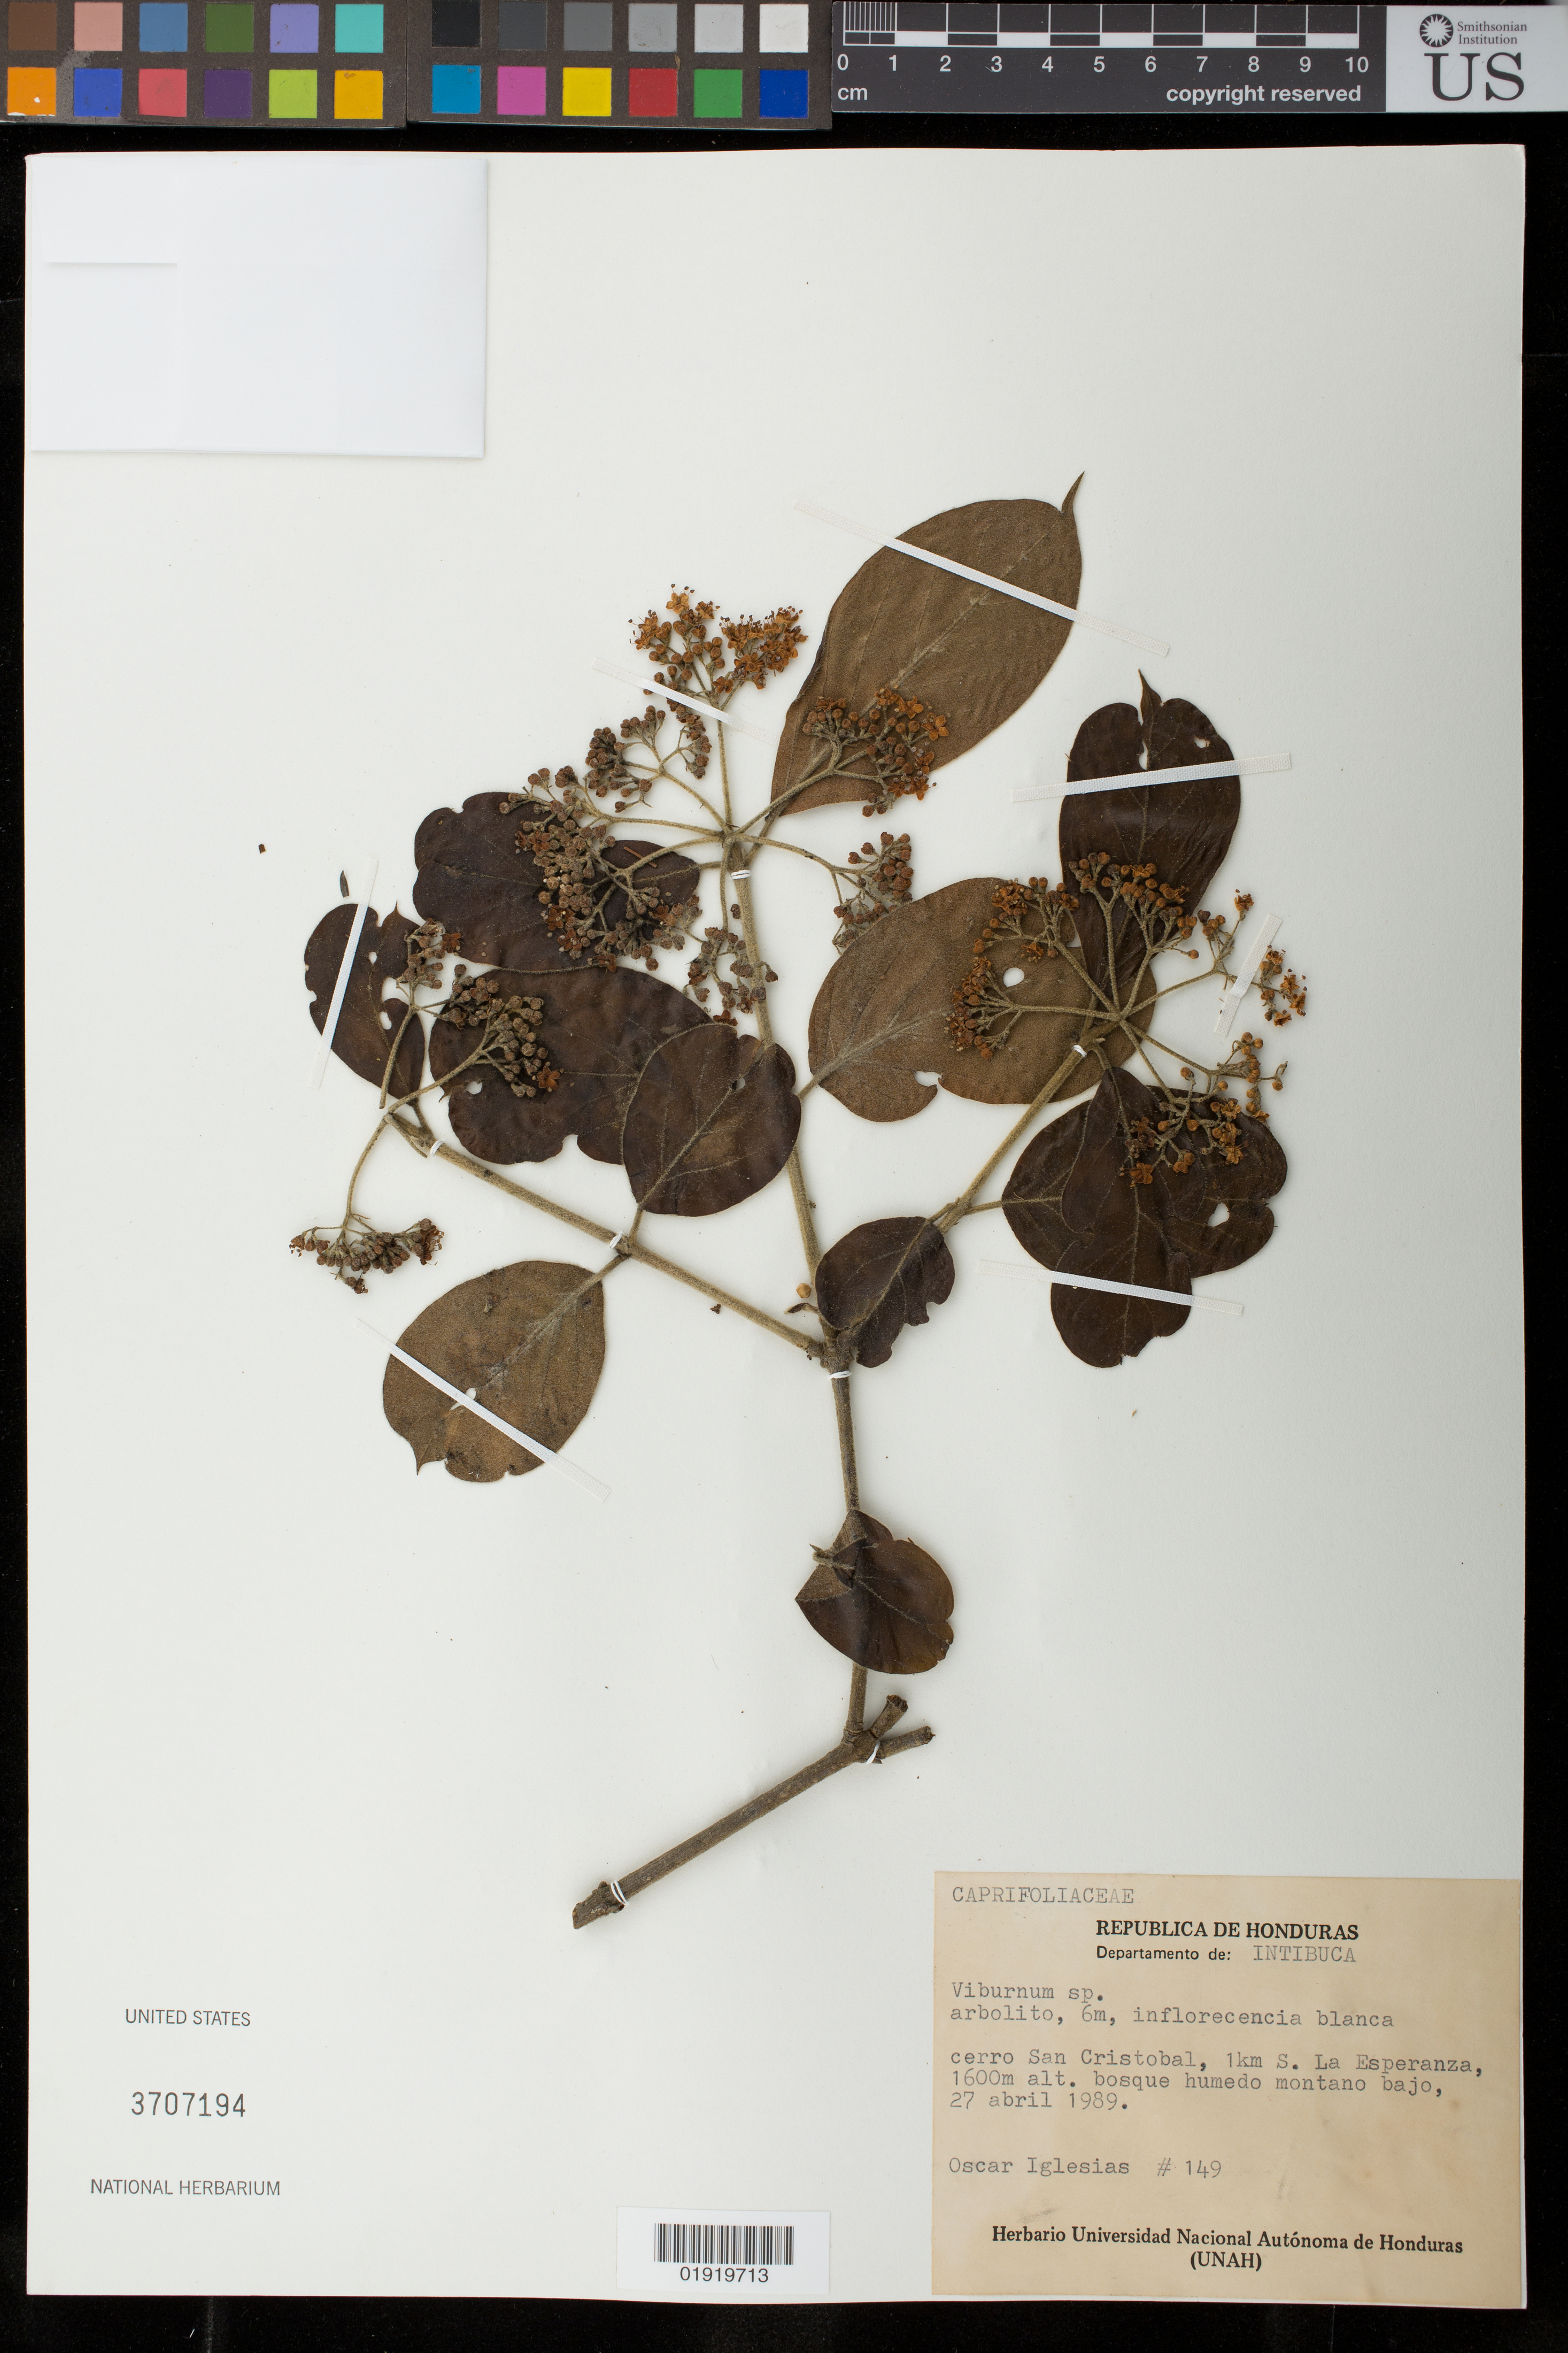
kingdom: Plantae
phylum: Tracheophyta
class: Magnoliopsida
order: Dipsacales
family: Viburnaceae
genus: Viburnum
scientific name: Viburnum sp.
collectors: O. Iglesias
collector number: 149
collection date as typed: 27 Apr 1989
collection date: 1989-04-27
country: Honduras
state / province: Intibuca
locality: Cerro San Cristobal, 1km S. La Esperanza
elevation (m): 1600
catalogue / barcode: US 3707194